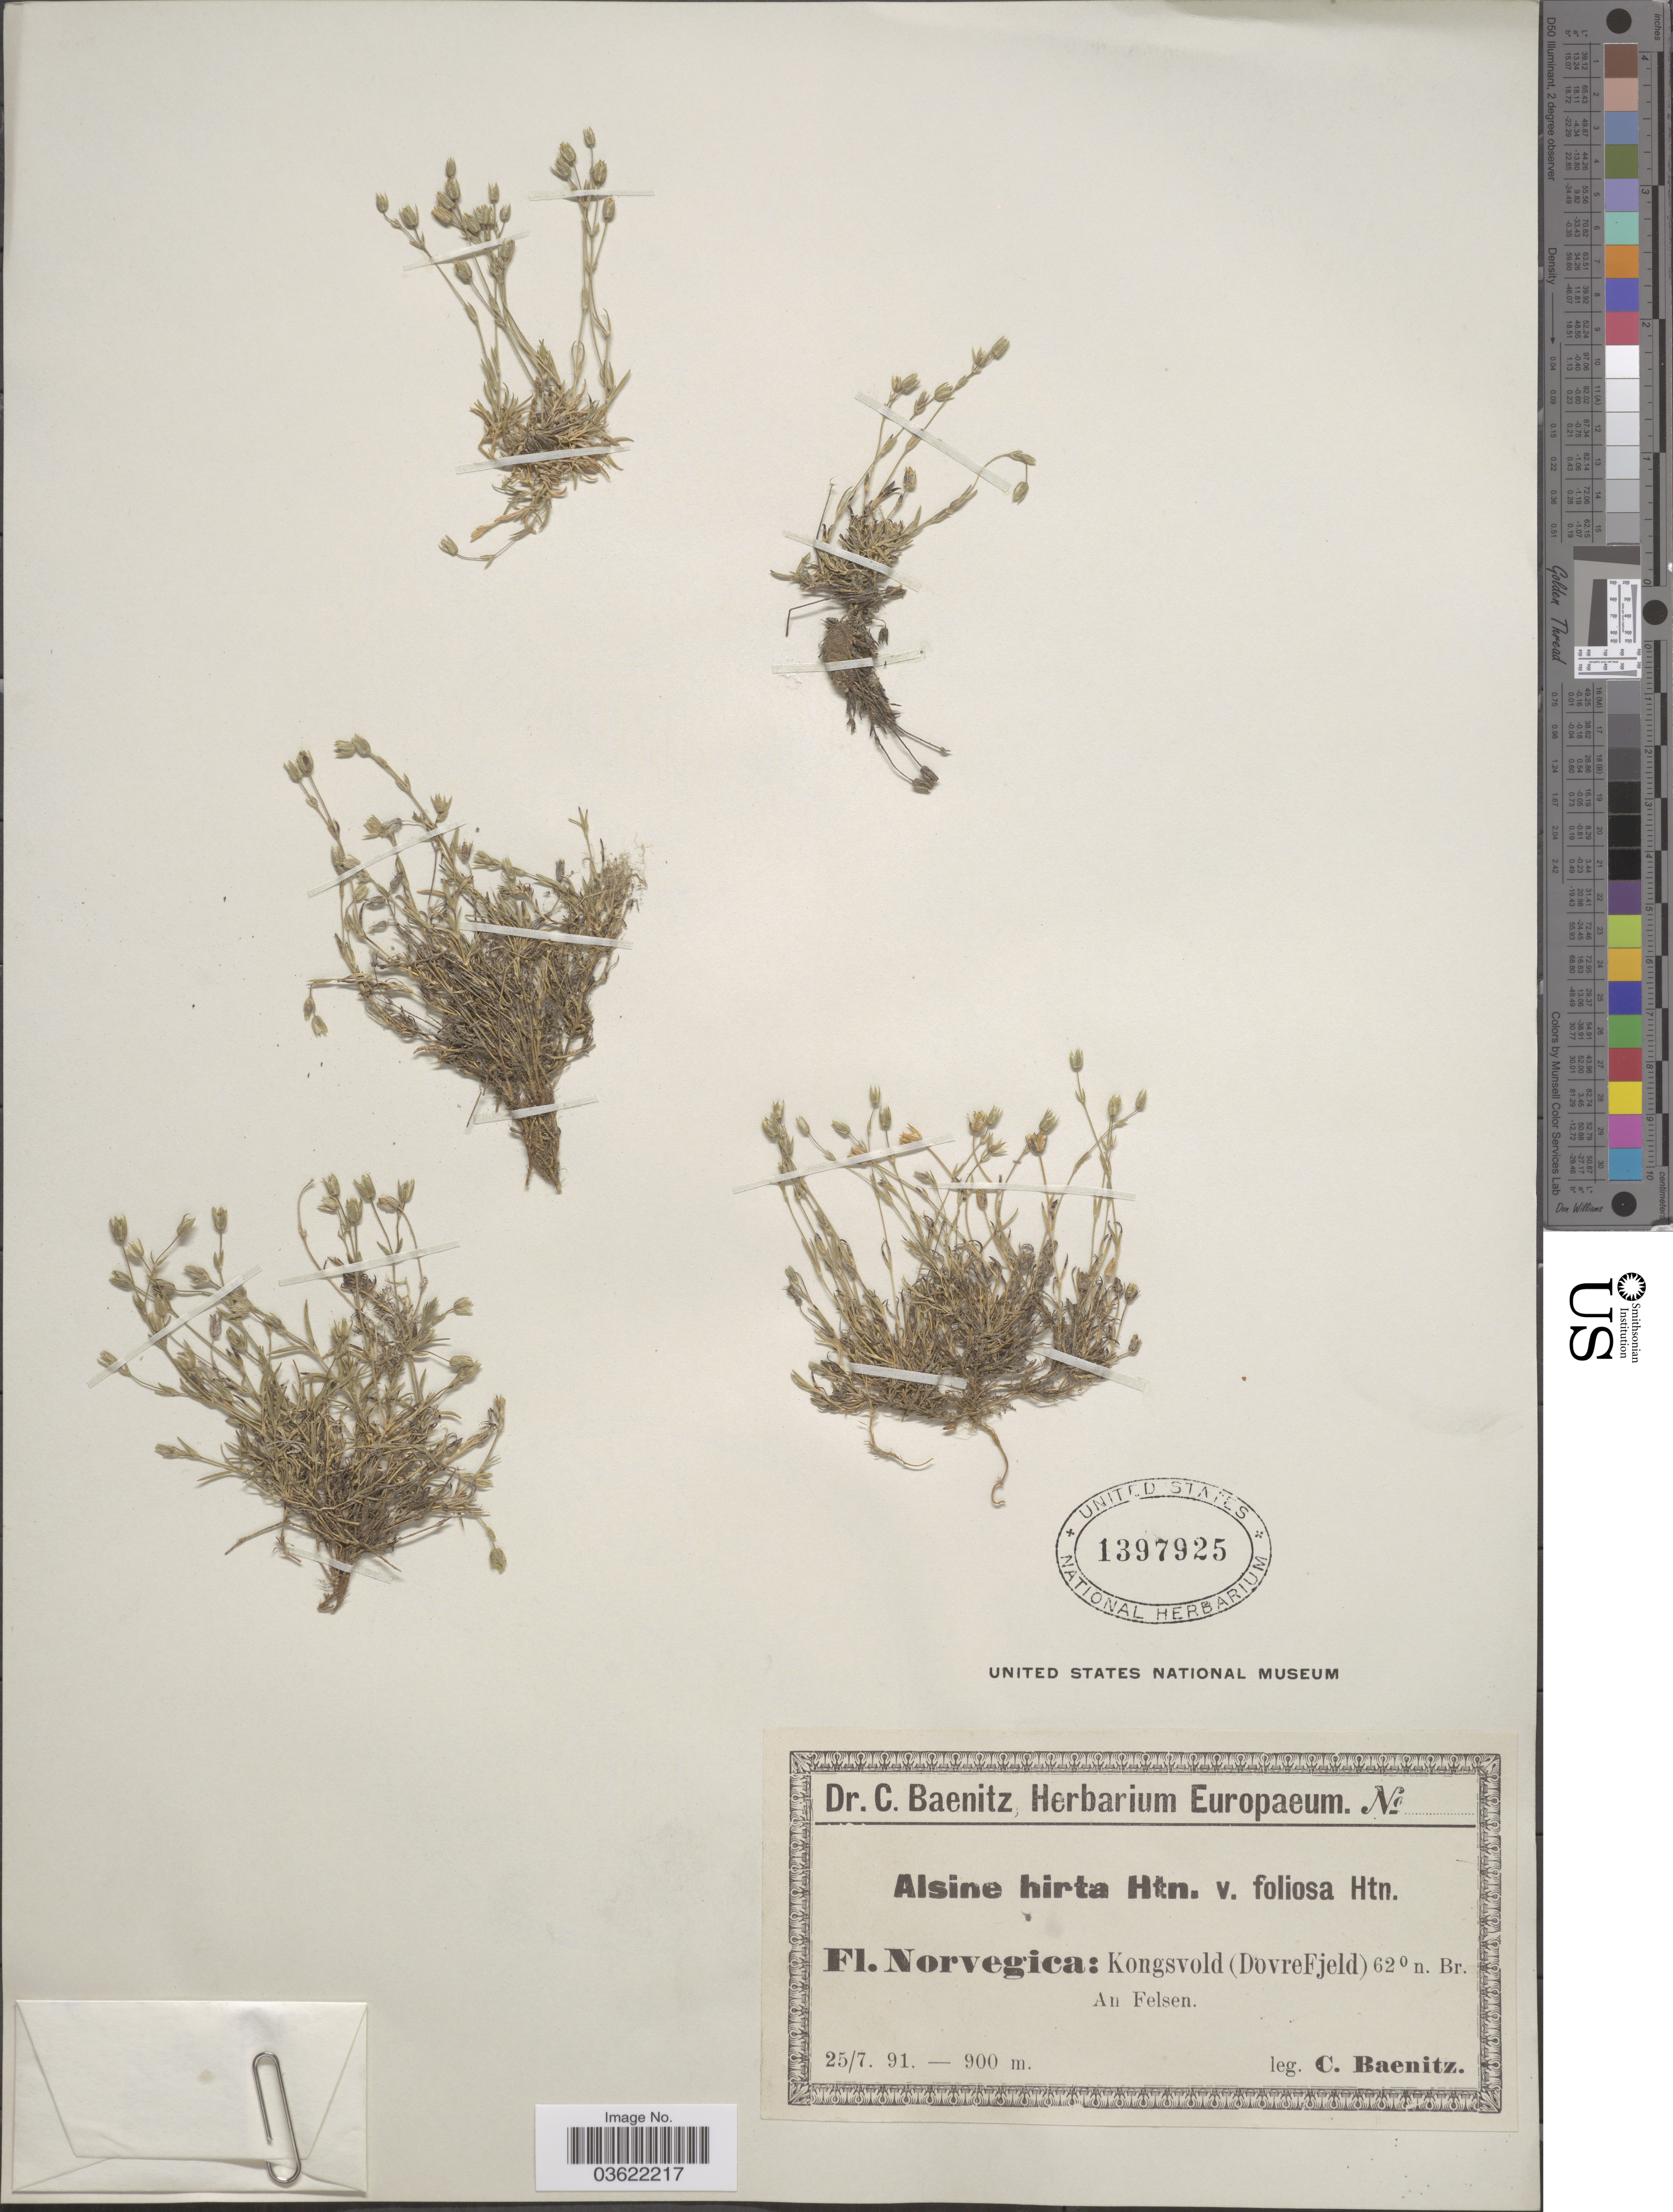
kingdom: Plantae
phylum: Tracheophyta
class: Magnoliopsida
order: Caryophyllales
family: Caryophyllaceae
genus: Arenaria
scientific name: Arenaria hirta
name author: Wormsk.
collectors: C. G. Baenitz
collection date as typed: Transcribed d/m/y: 25/7/91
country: Norway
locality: Norvegica: Kongsvold (Dovrefjeld) 62º n. Br. An Felsen.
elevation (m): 900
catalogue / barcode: US 1397925